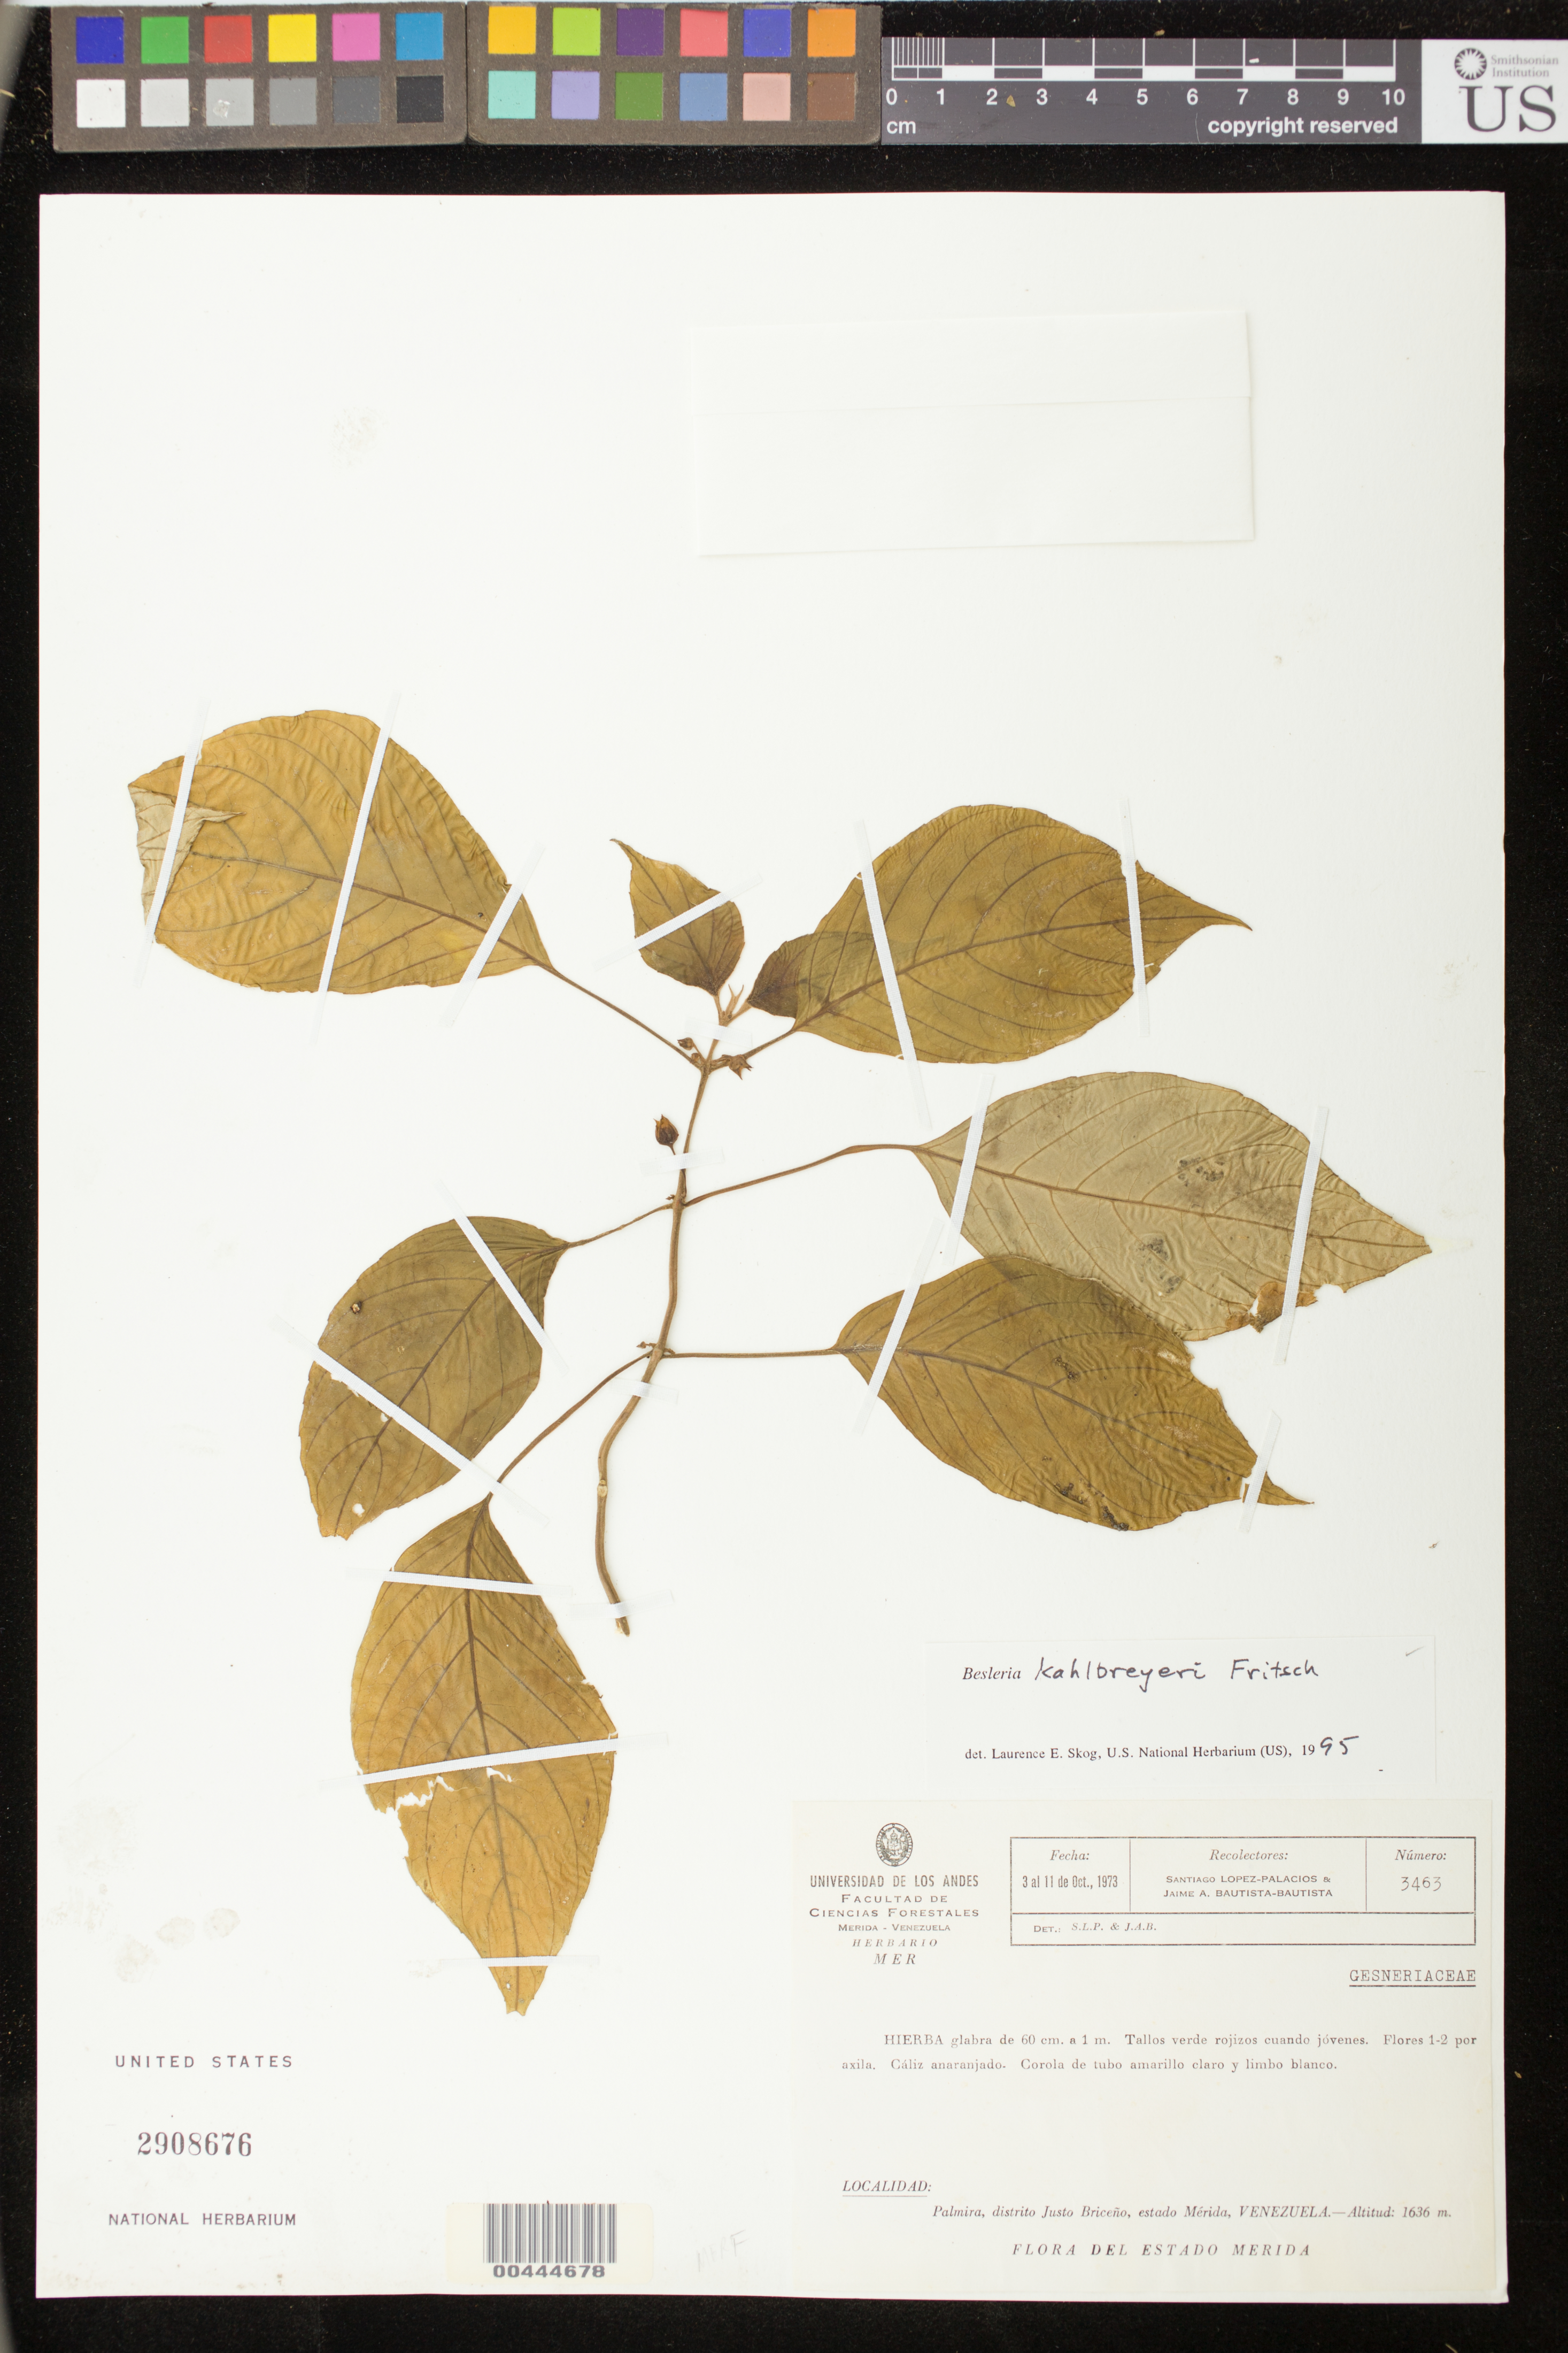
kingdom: Plantae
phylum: Tracheophyta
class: Magnoliopsida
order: Lamiales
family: Gesneriaceae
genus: Besleria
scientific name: Besleria kalbreyeri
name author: Fritsch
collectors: S. Lopez-P. & J. A. Bautista B.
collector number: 3463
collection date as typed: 03-11 Oct 1973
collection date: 1973-10-03/1973-10-11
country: Venezuela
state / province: Mérida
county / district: Justo Briceño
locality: Palmira, justo briceno dist.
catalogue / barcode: US 2908676